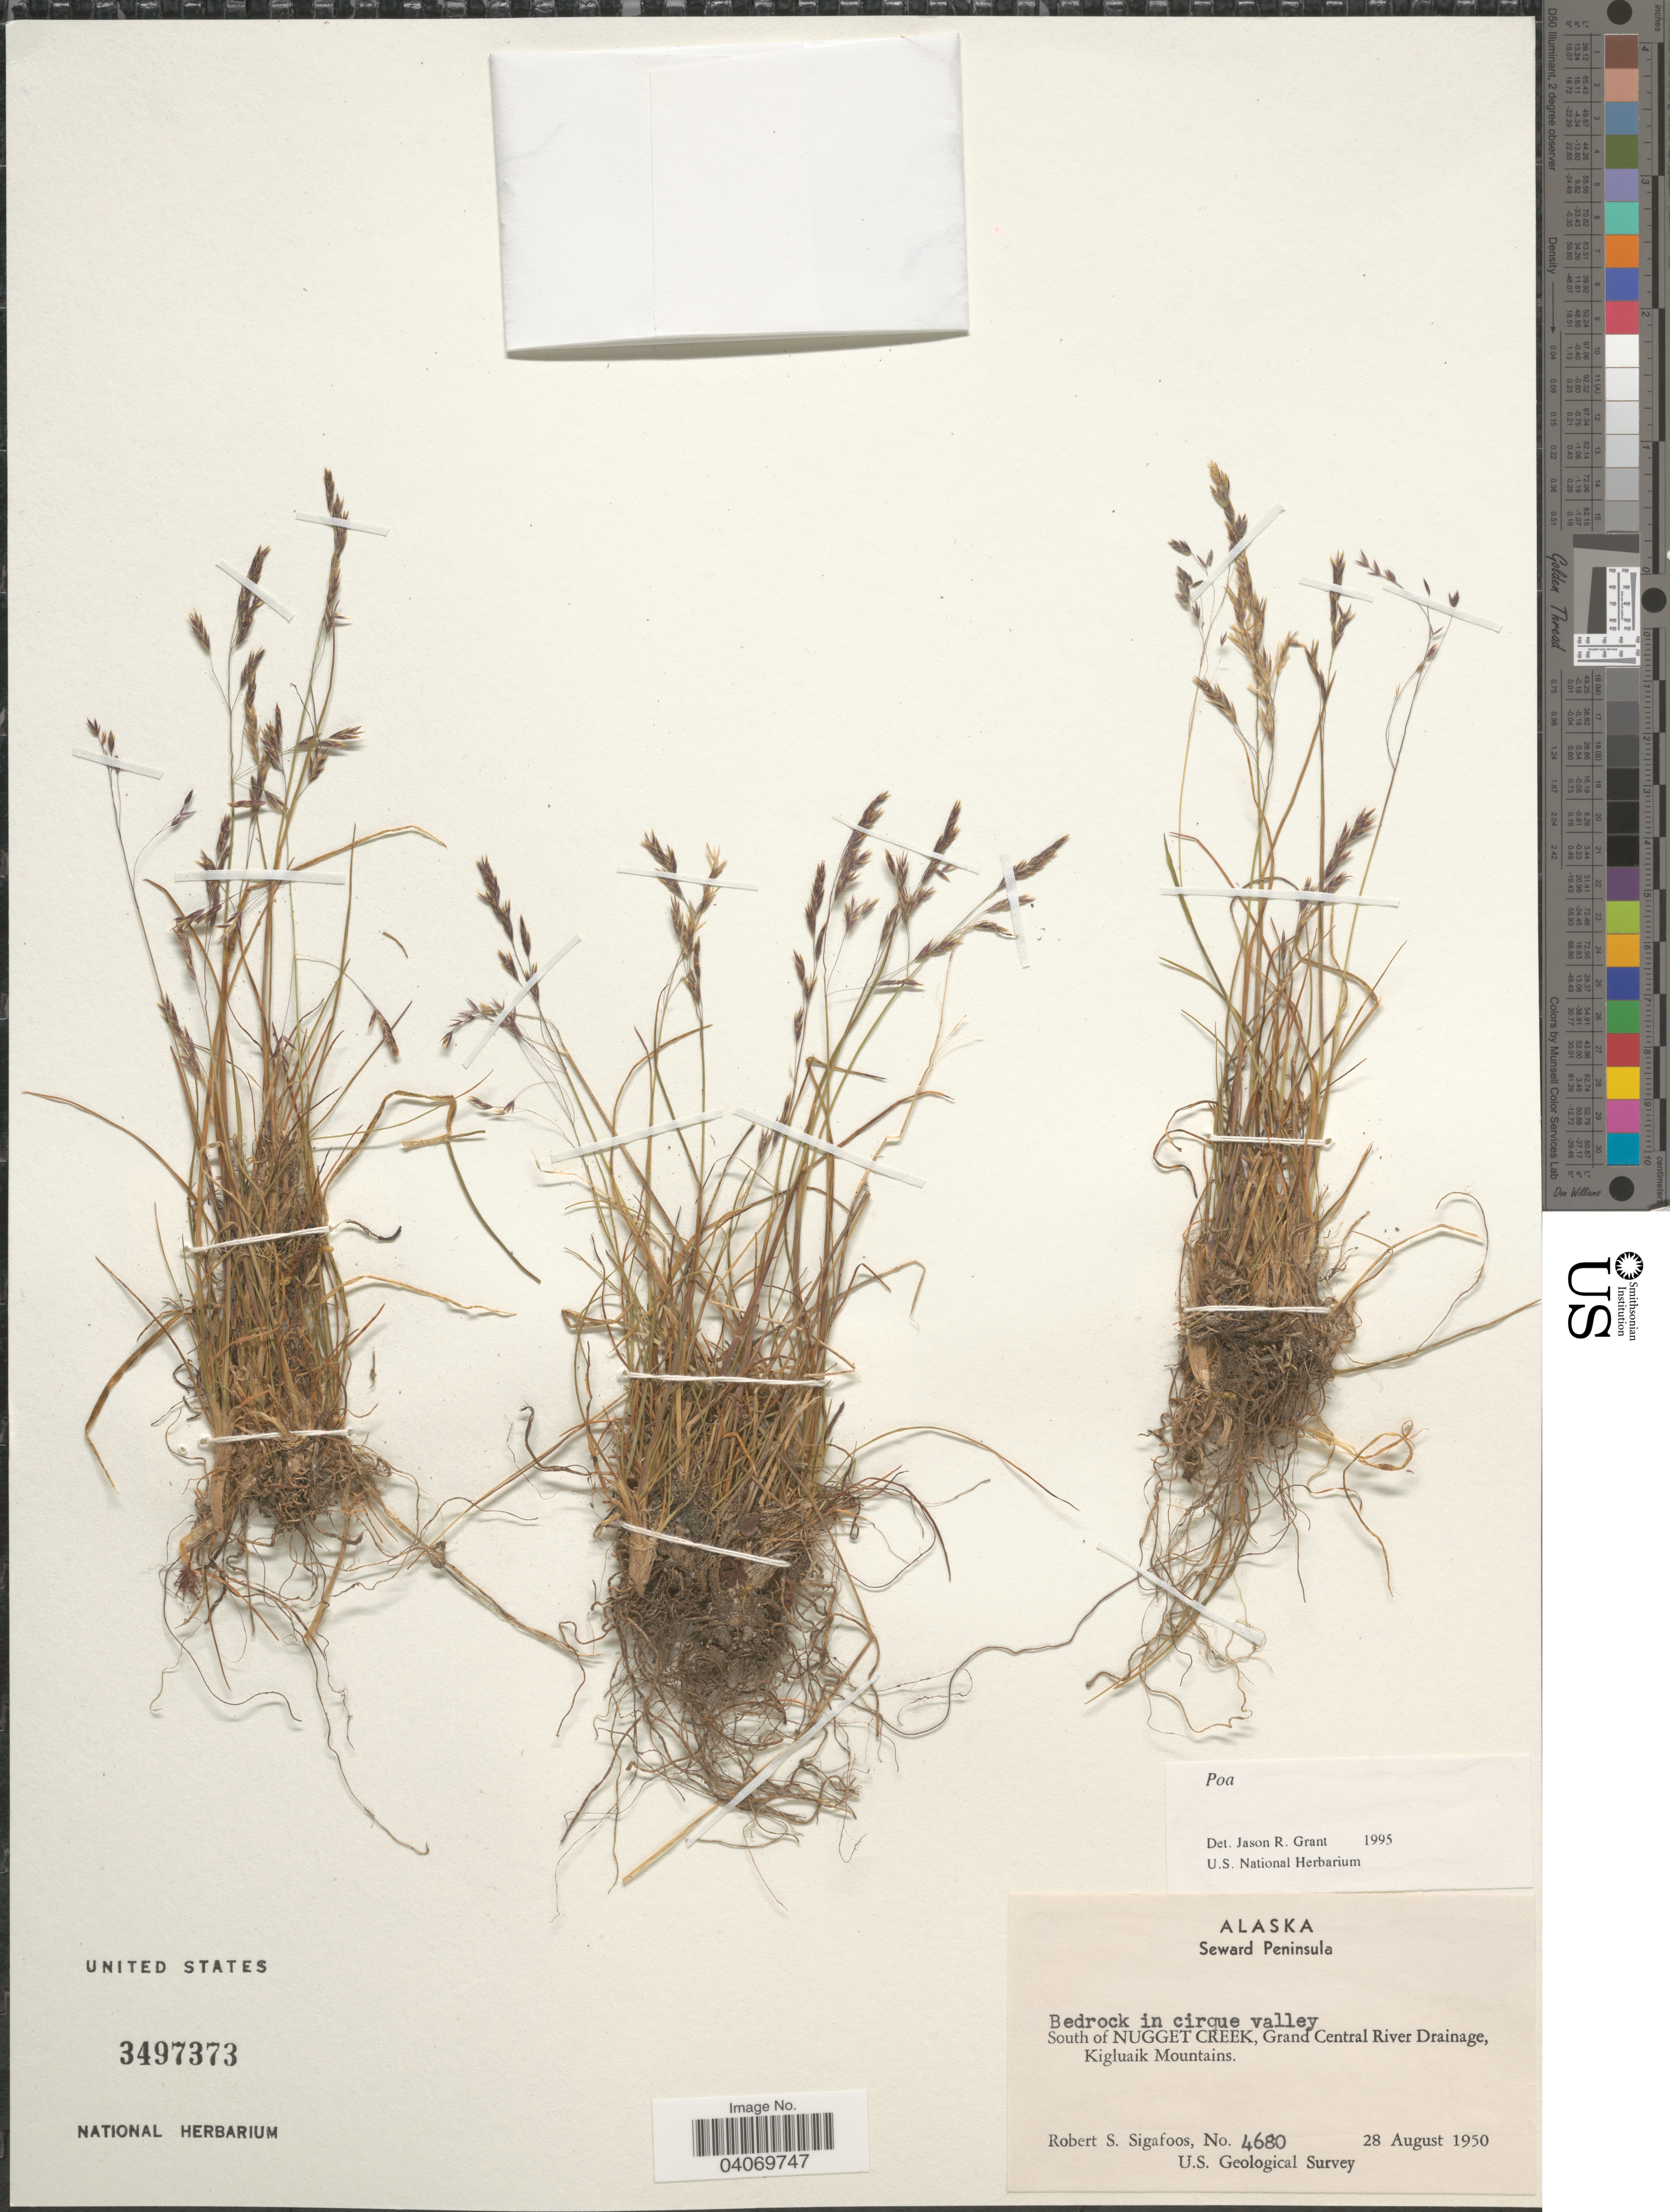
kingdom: Plantae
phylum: Tracheophyta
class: Liliopsida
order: Poales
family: Poaceae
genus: Poa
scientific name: Poa sp.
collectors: R. Sigafoos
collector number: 4680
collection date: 1950-08-28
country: United States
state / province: Alaska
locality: Seward Peninsula. Bedrock in cirque valley South of Nugget Creek, Grand Central River Drainage, Kigluaik Mountains. U.S. Geological Survey.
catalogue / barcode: US 3497373